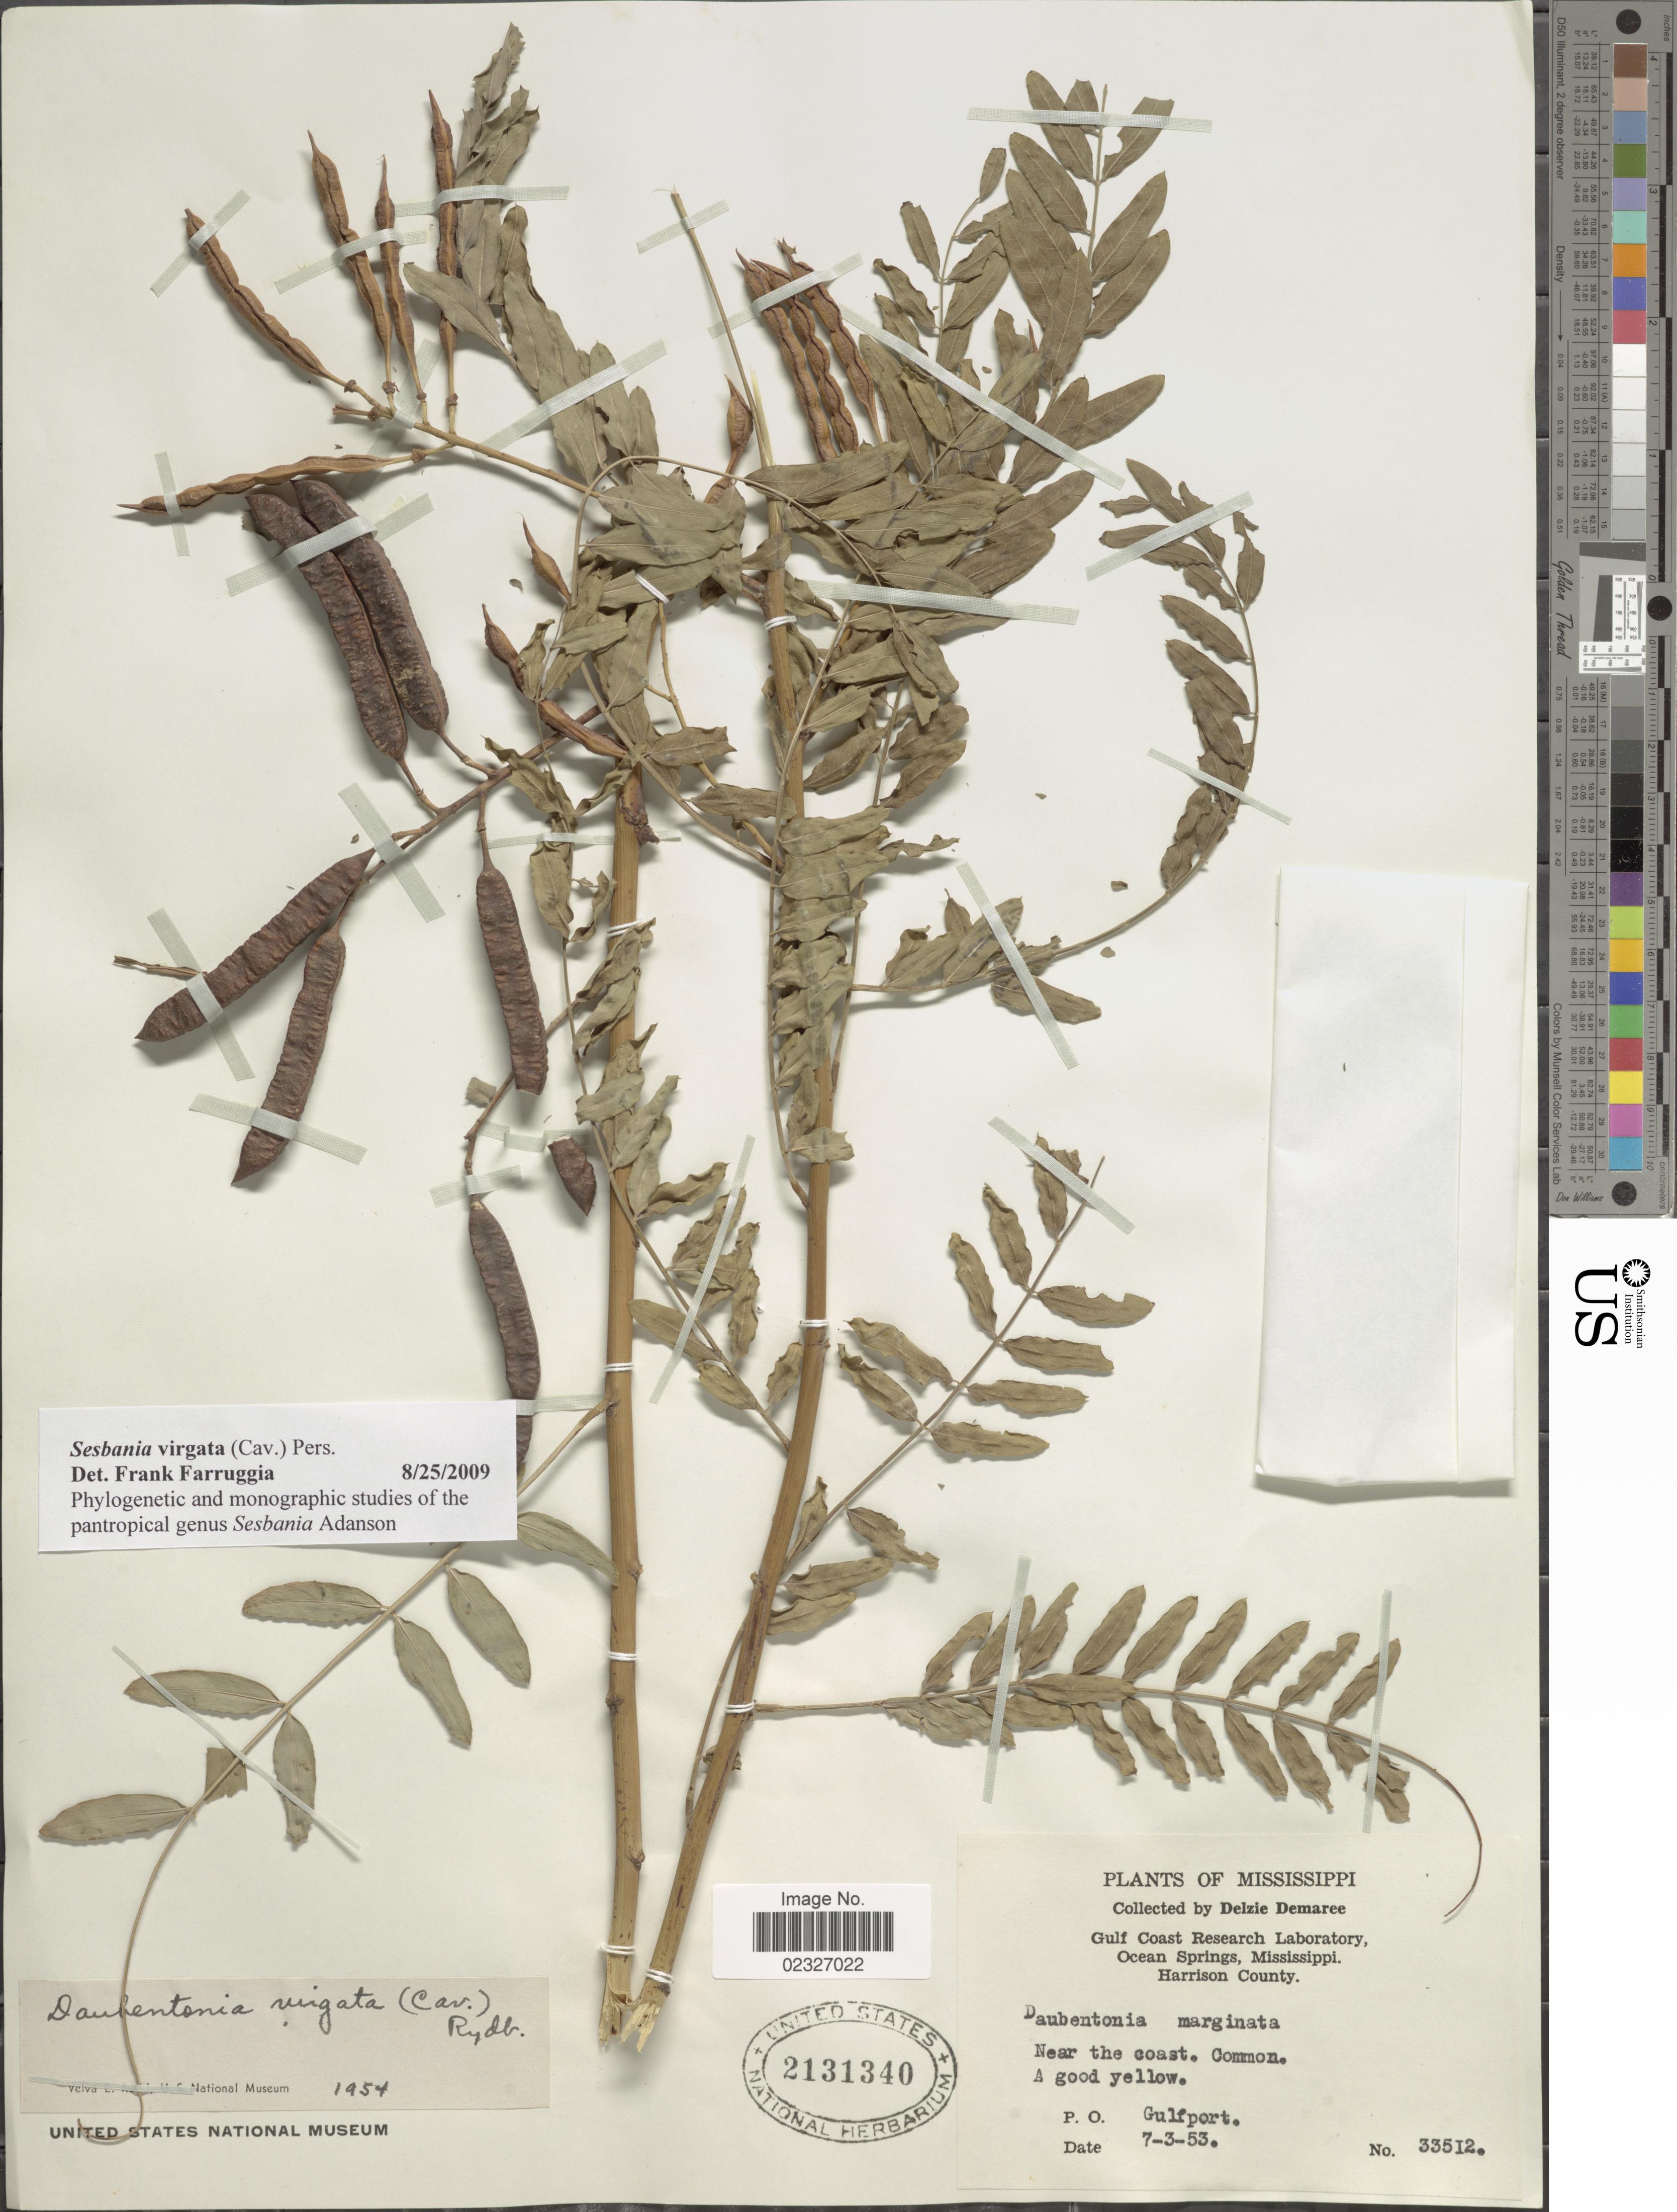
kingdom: Plantae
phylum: Tracheophyta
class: Magnoliopsida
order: Fabales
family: Fabaceae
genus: Sesbania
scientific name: Sesbania virgata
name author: (Cav.) Pers.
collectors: D. Demaree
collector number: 33512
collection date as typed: Transcribed d/m/y: 3/7/53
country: United States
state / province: Mississippi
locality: Gulf Coast Research Laboratory, Ocean Springs, Harrison County, Gulfport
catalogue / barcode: US 2131340